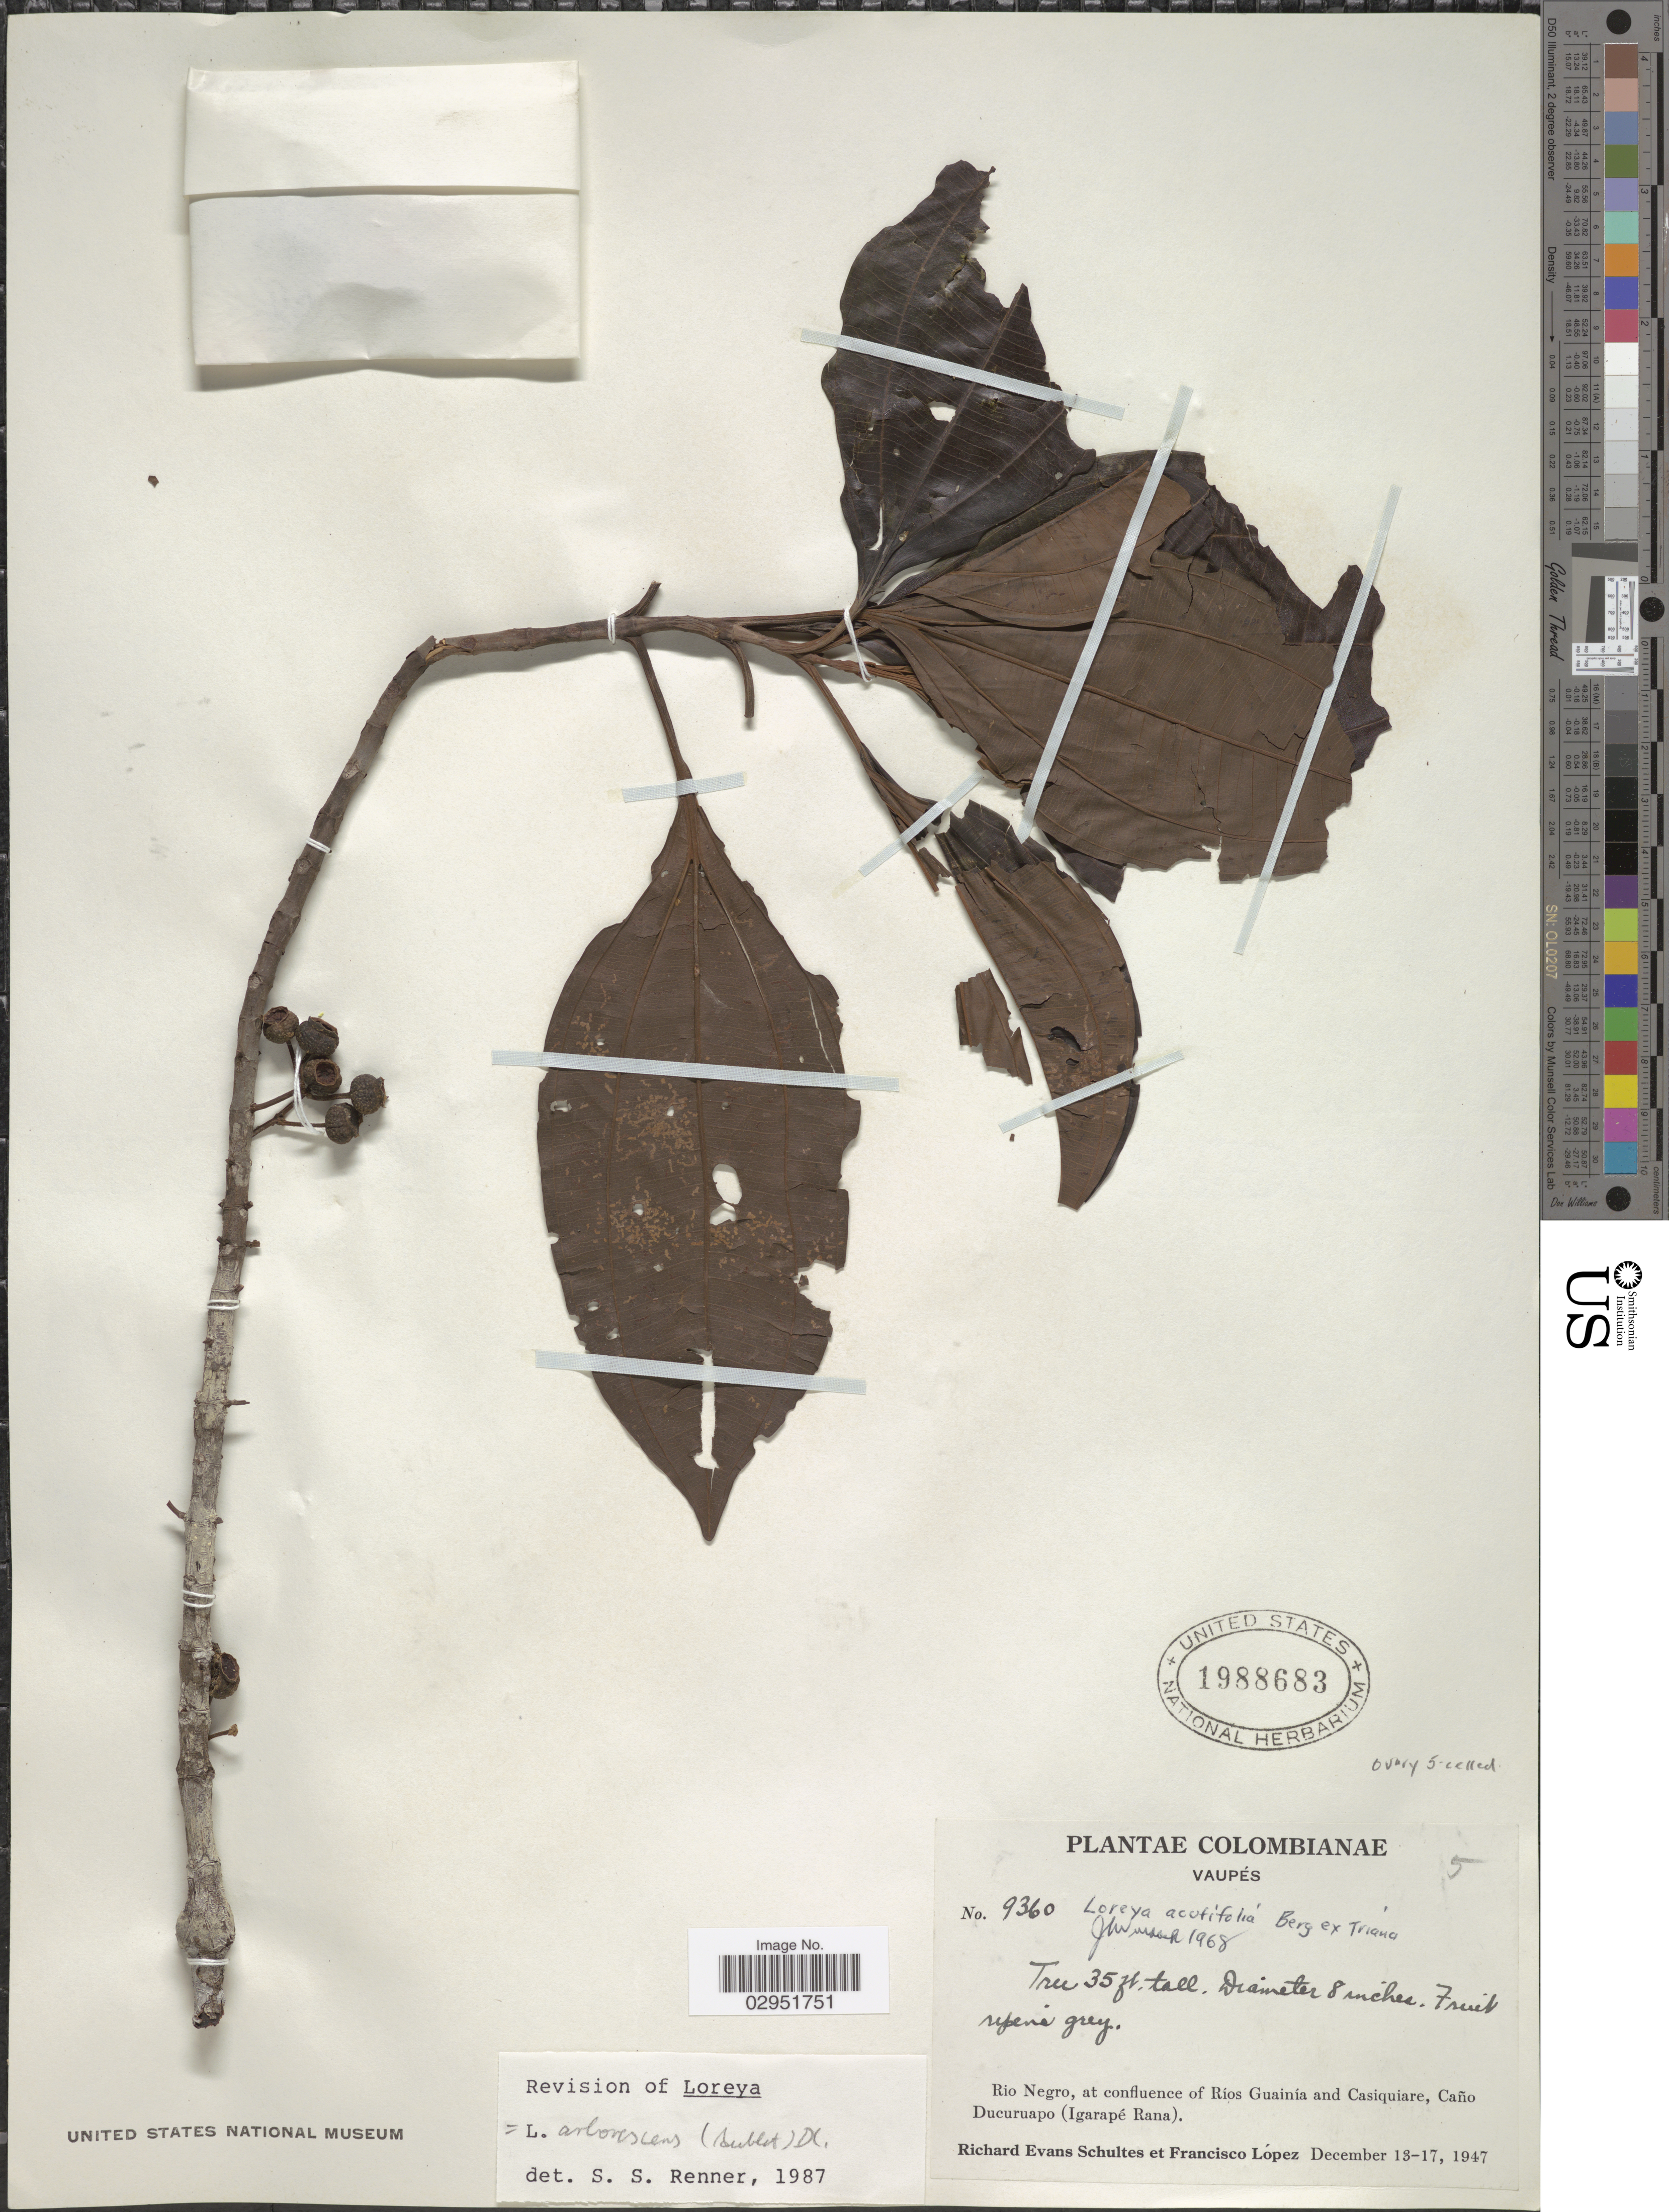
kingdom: Plantae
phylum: Tracheophyta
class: Magnoliopsida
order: Myrtales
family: Melastomataceae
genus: Bellucia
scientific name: Bellucia arborescens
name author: (Aubl.) Baill.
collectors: R. E. Schultes & F. Lopéz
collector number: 9360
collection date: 1947-12-13/1947-12-17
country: Colombia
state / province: Vaupés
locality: Rio Negro, at confluence of Río Guainía and Casiquiare, Caño Ducuruapo (Igarapé Rana).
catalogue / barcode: US 1988683